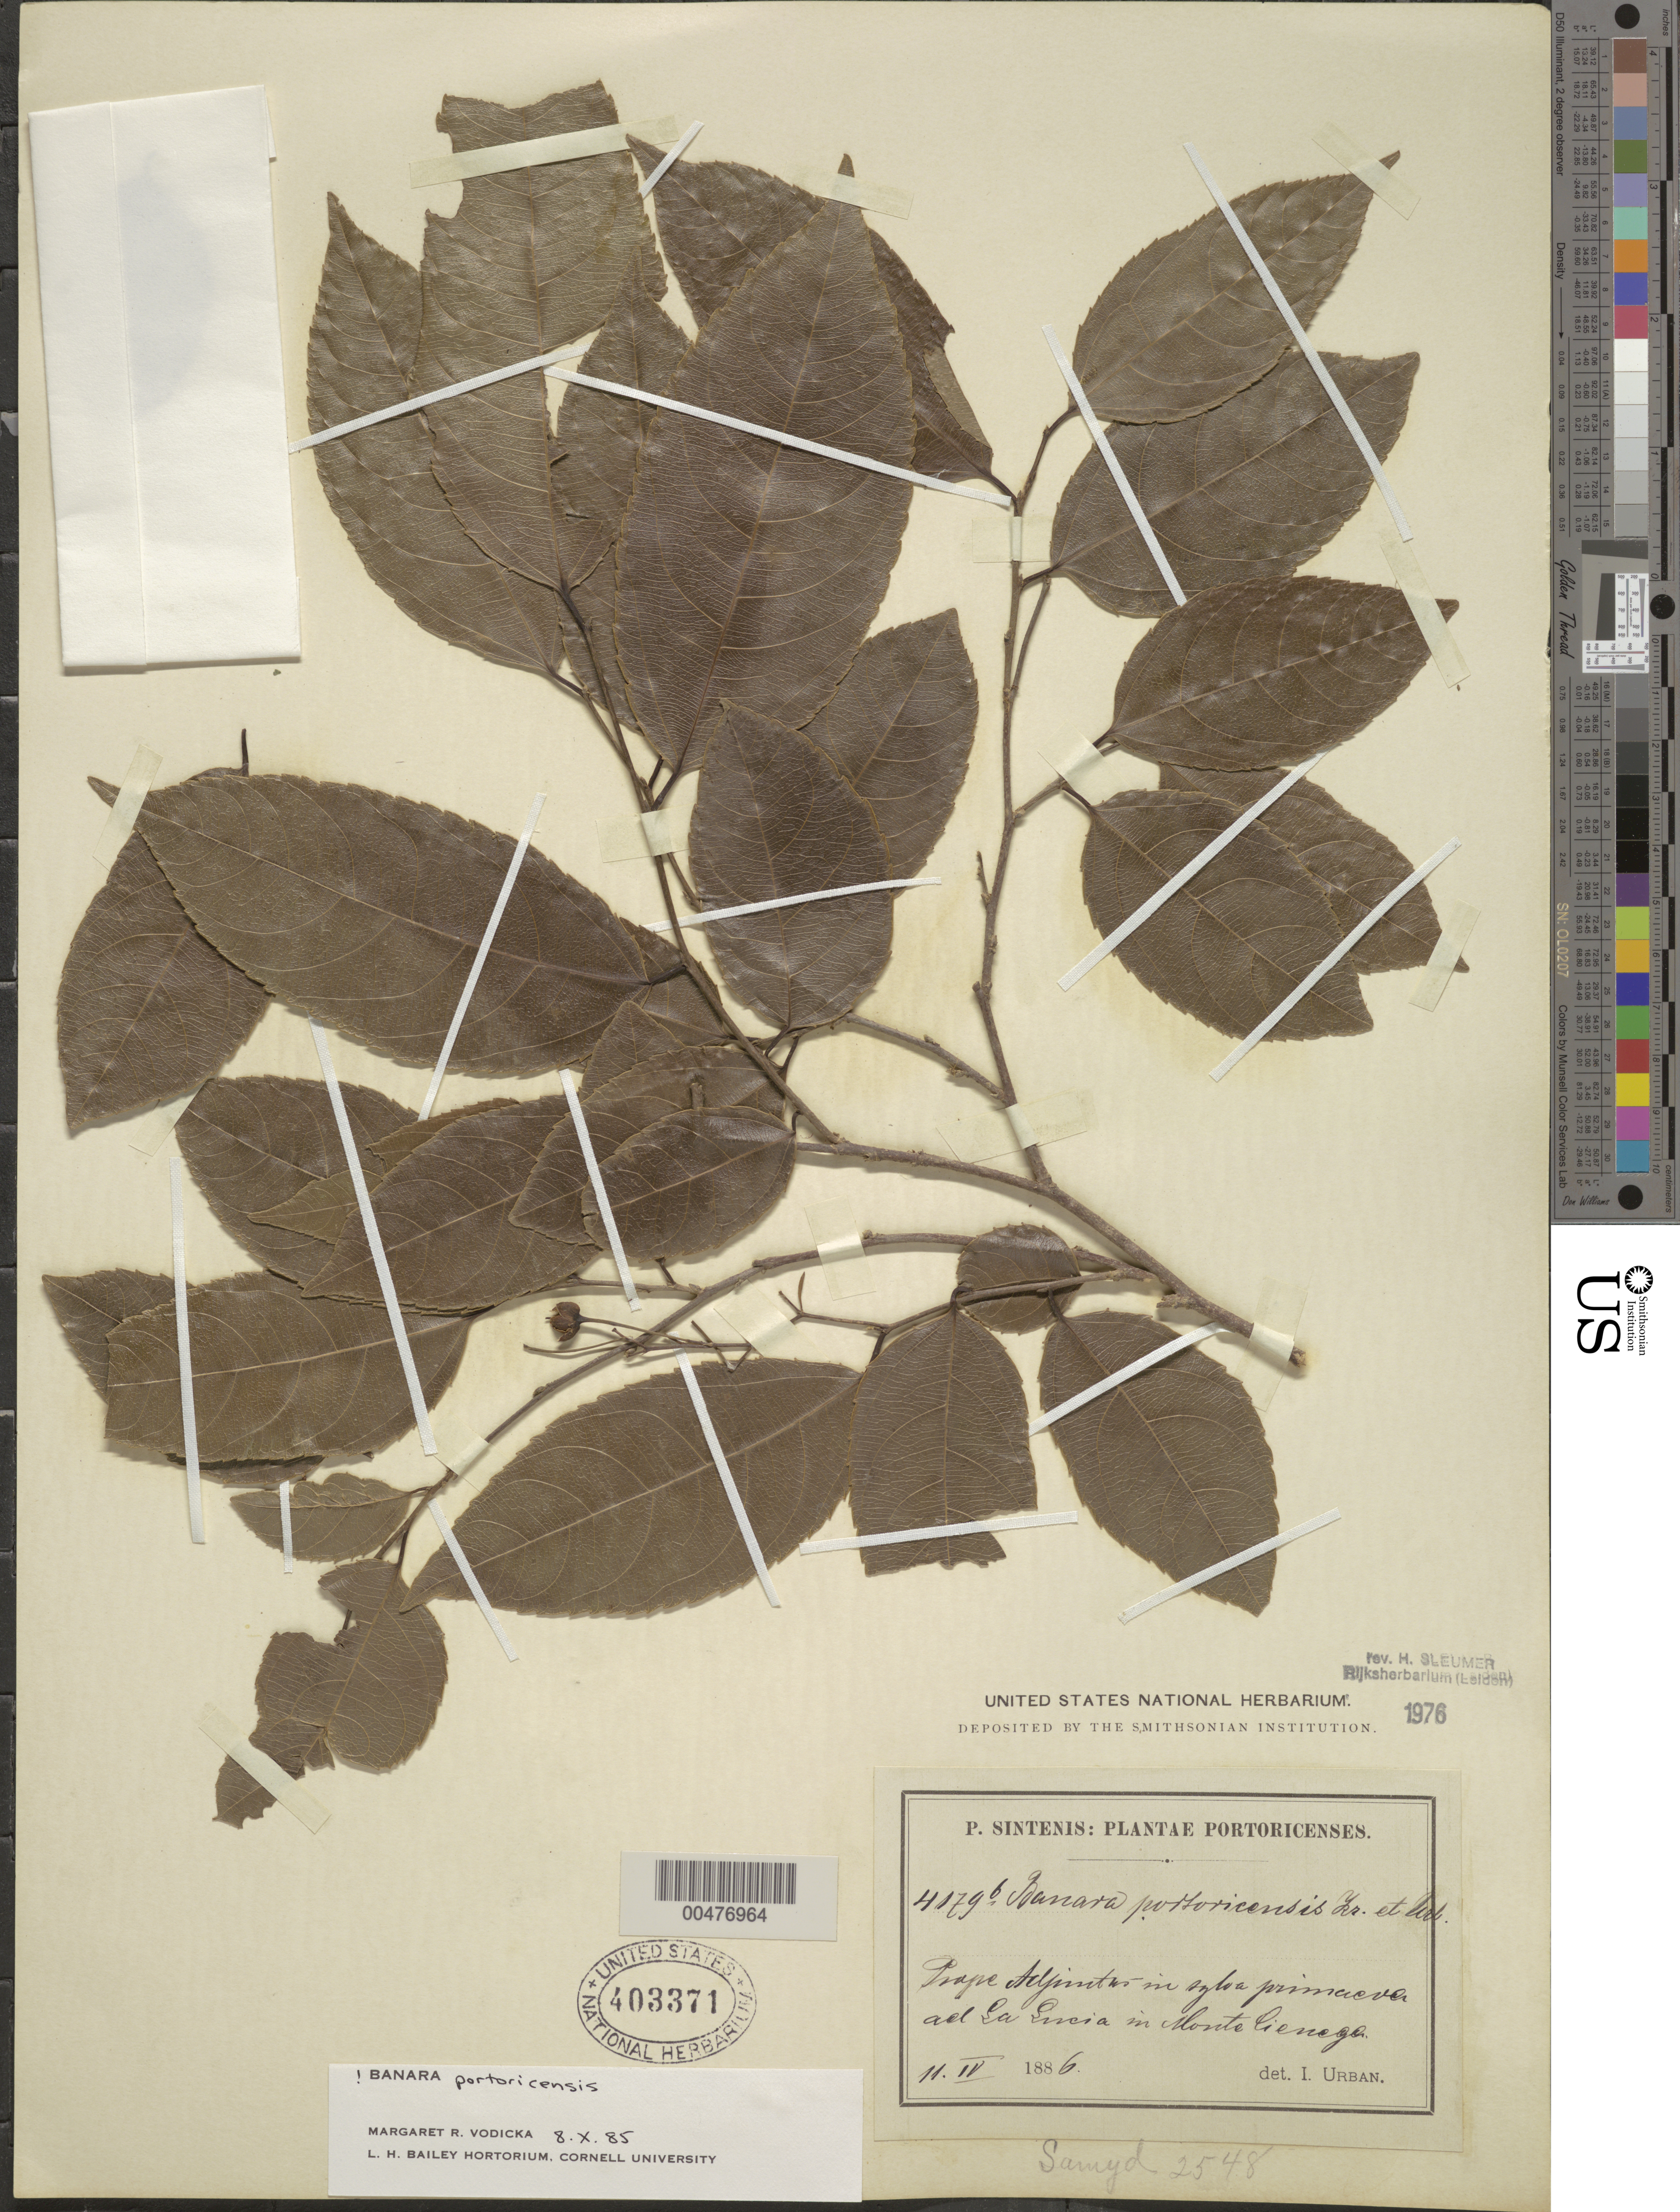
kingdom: Plantae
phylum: Tracheophyta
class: Magnoliopsida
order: Malpighiales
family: Salicaceae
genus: Banara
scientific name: Banara portoricensis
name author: Krug & Urb.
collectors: P. Sintenis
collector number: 4179b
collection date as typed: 11 Apr 1886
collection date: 1886-04-11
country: Puerto Rico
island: Greater Antilles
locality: Prope Adjuntas in sylvis primaeva ad La Lucia in Monte Cienega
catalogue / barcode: US 403371